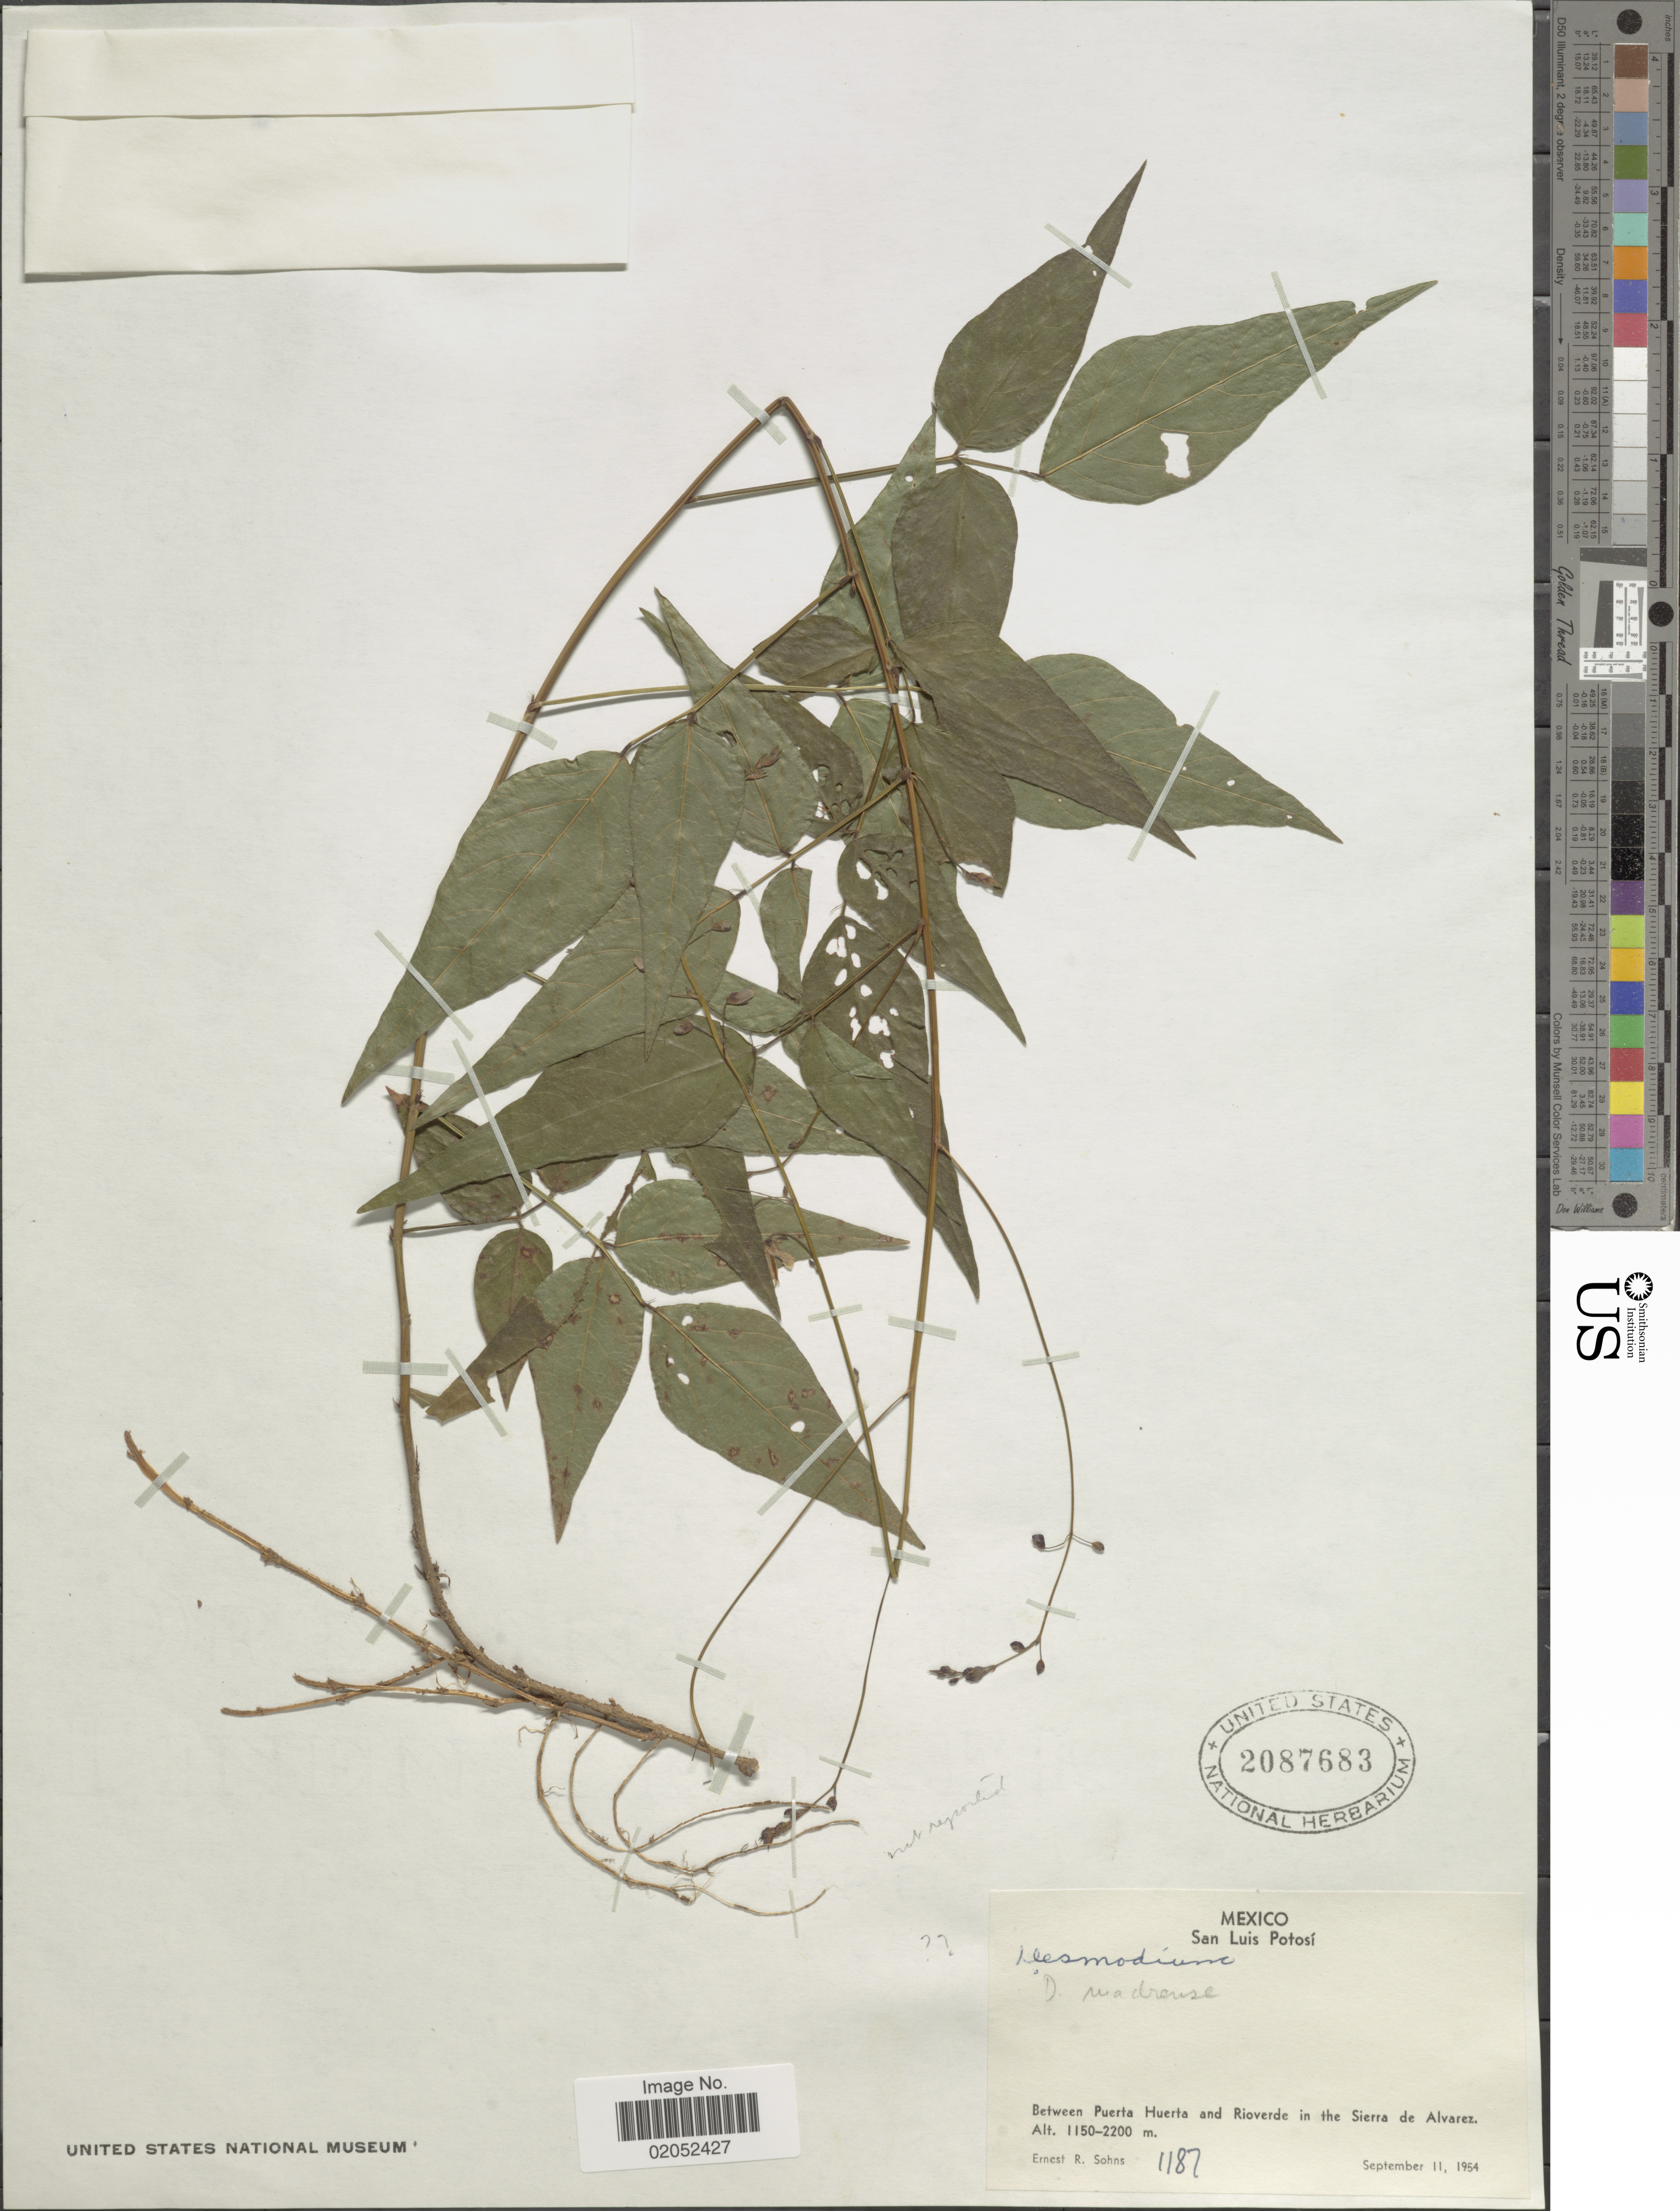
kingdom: Plantae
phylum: Tracheophyta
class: Magnoliopsida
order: Fabales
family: Fabaceae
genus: Desmodium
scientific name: Desmodium madrense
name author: Micheli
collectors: E. R. Sohns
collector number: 1187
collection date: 1954-09-11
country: Mexico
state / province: San Luis Potosí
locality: San Luis Potosi, Between Puerta Huerta and Rioverde in the Sierra de Alvarez.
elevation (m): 1150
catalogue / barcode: US 2087683